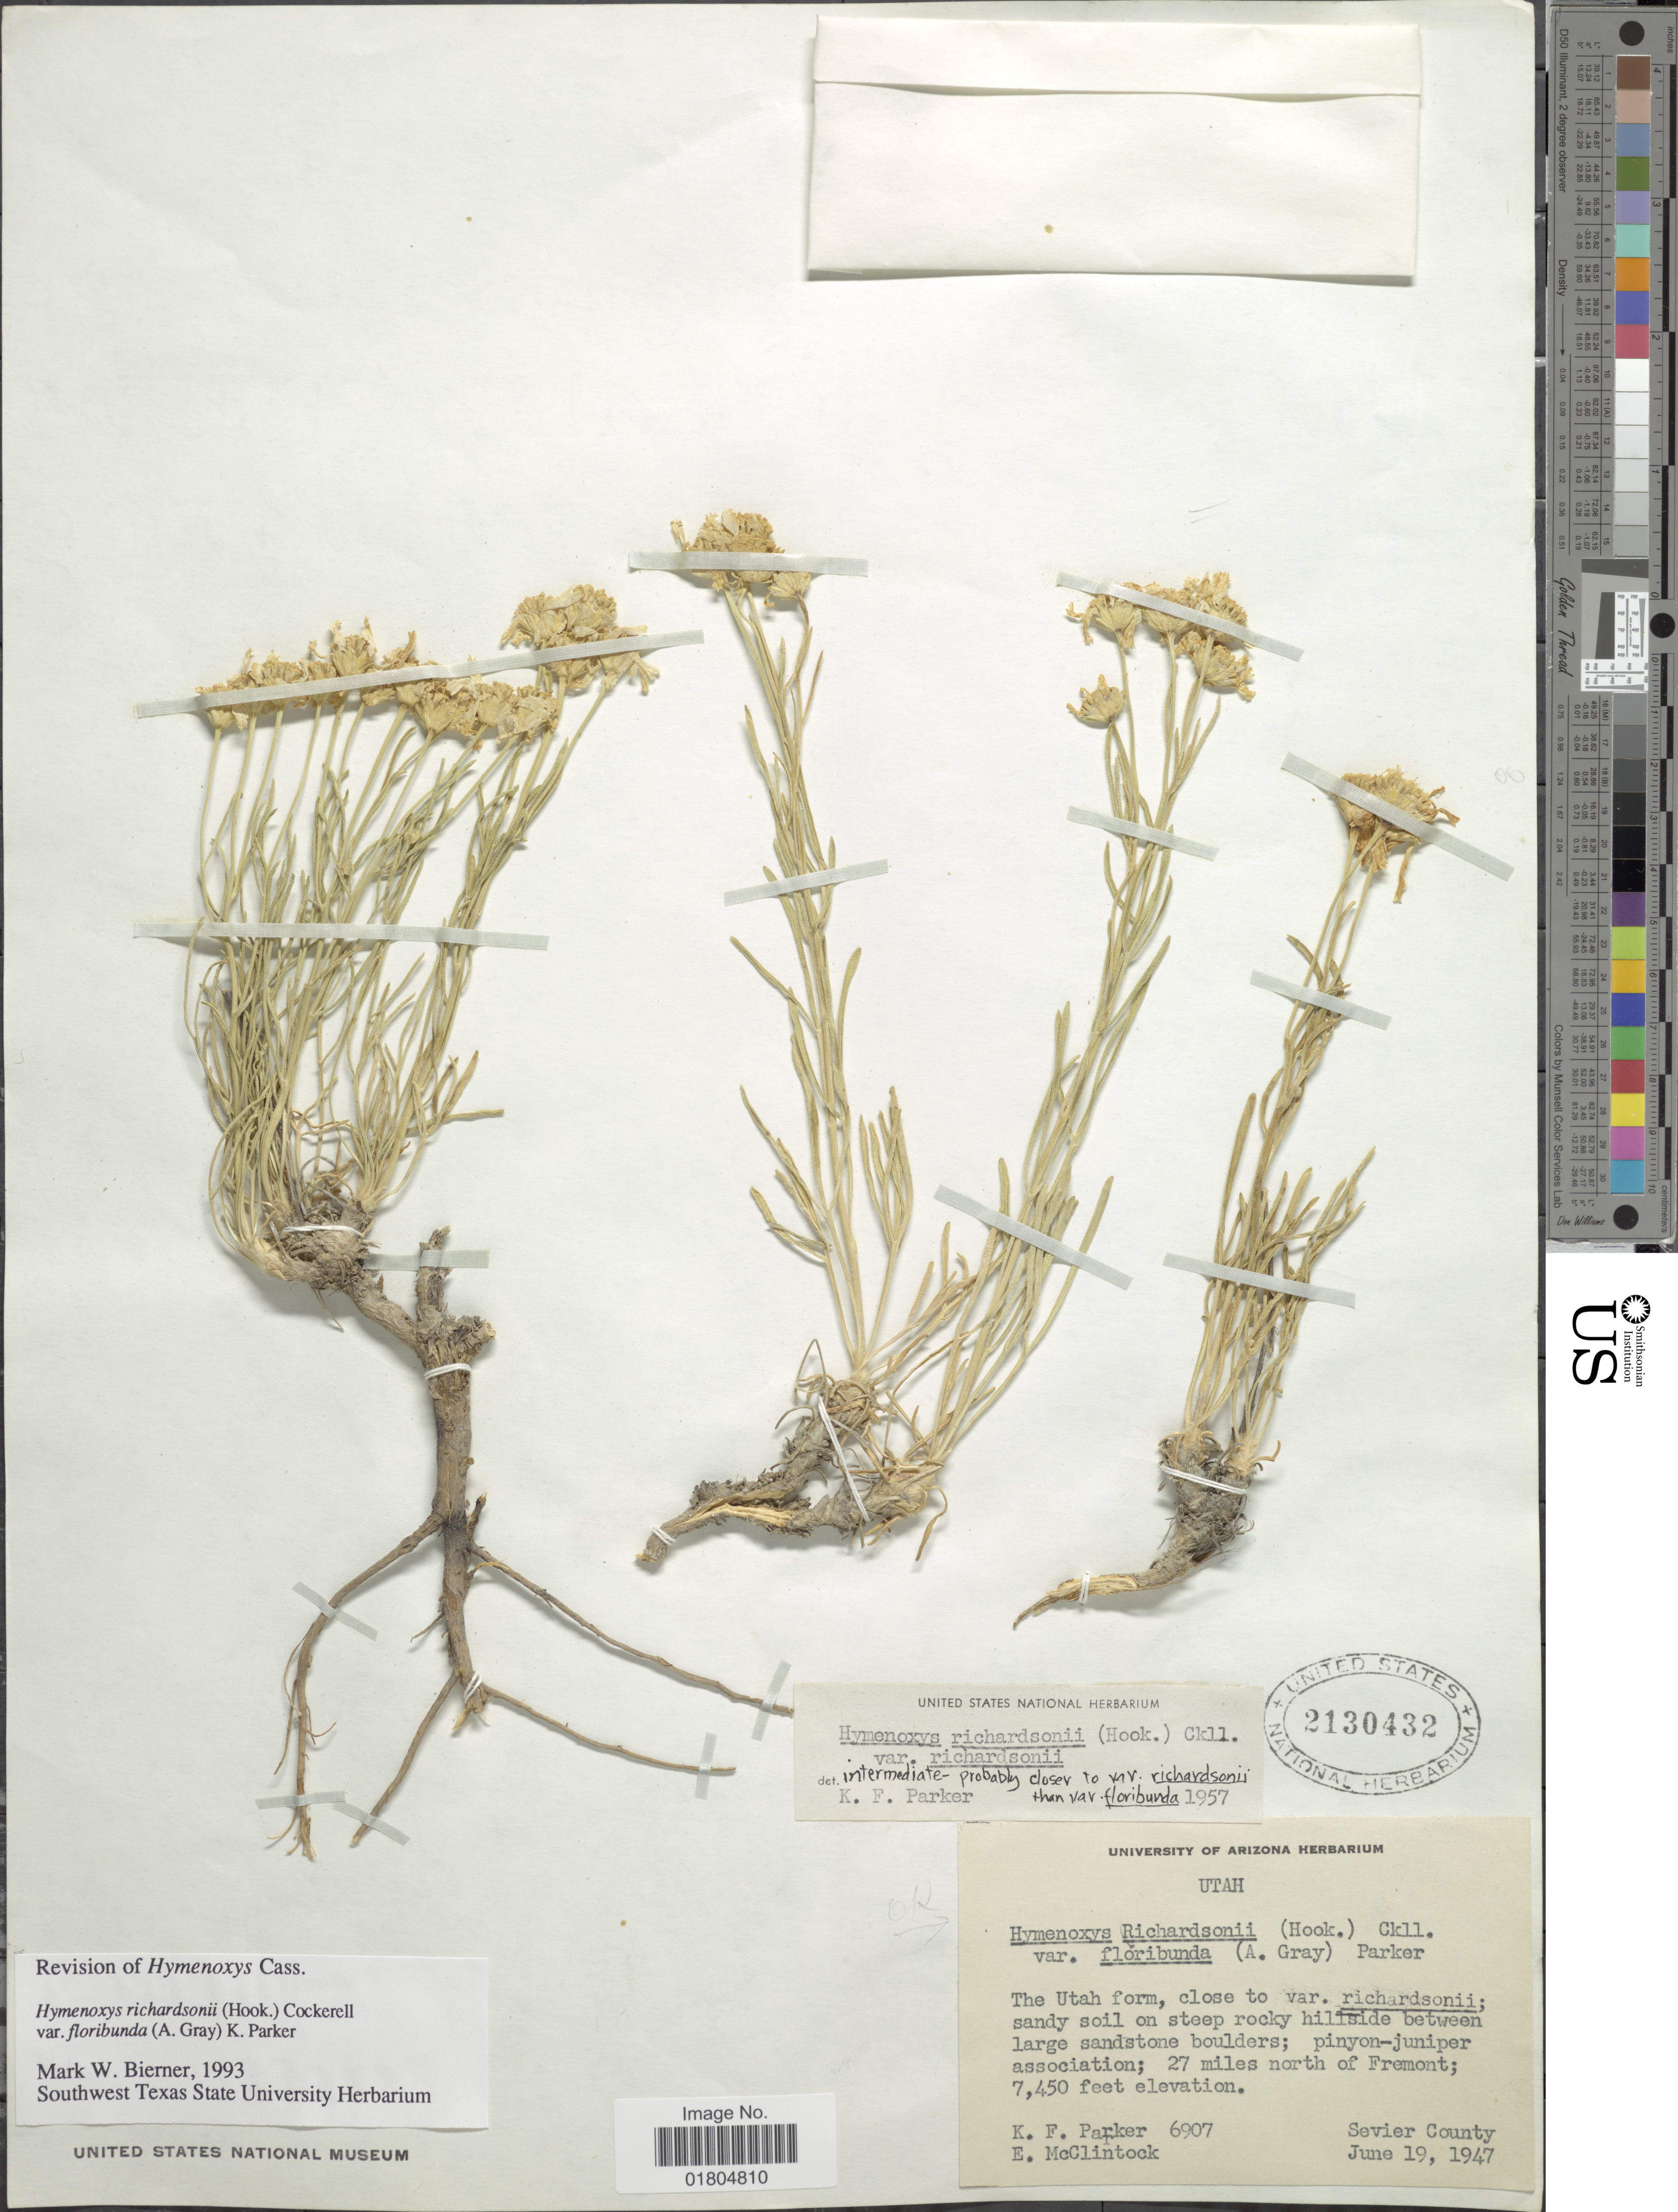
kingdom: Plantae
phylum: Tracheophyta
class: Magnoliopsida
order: Asterales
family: Asteraceae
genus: Hymenoxys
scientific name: Hymenoxys richardsonii var. floribunda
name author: (A. Gray) K.F. Parker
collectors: K. F. Parker & E. McClintock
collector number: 6907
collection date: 1947-06-19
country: United States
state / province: Utah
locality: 27 miles north of Fremont. Sevier County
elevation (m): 2271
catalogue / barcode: US 2130432